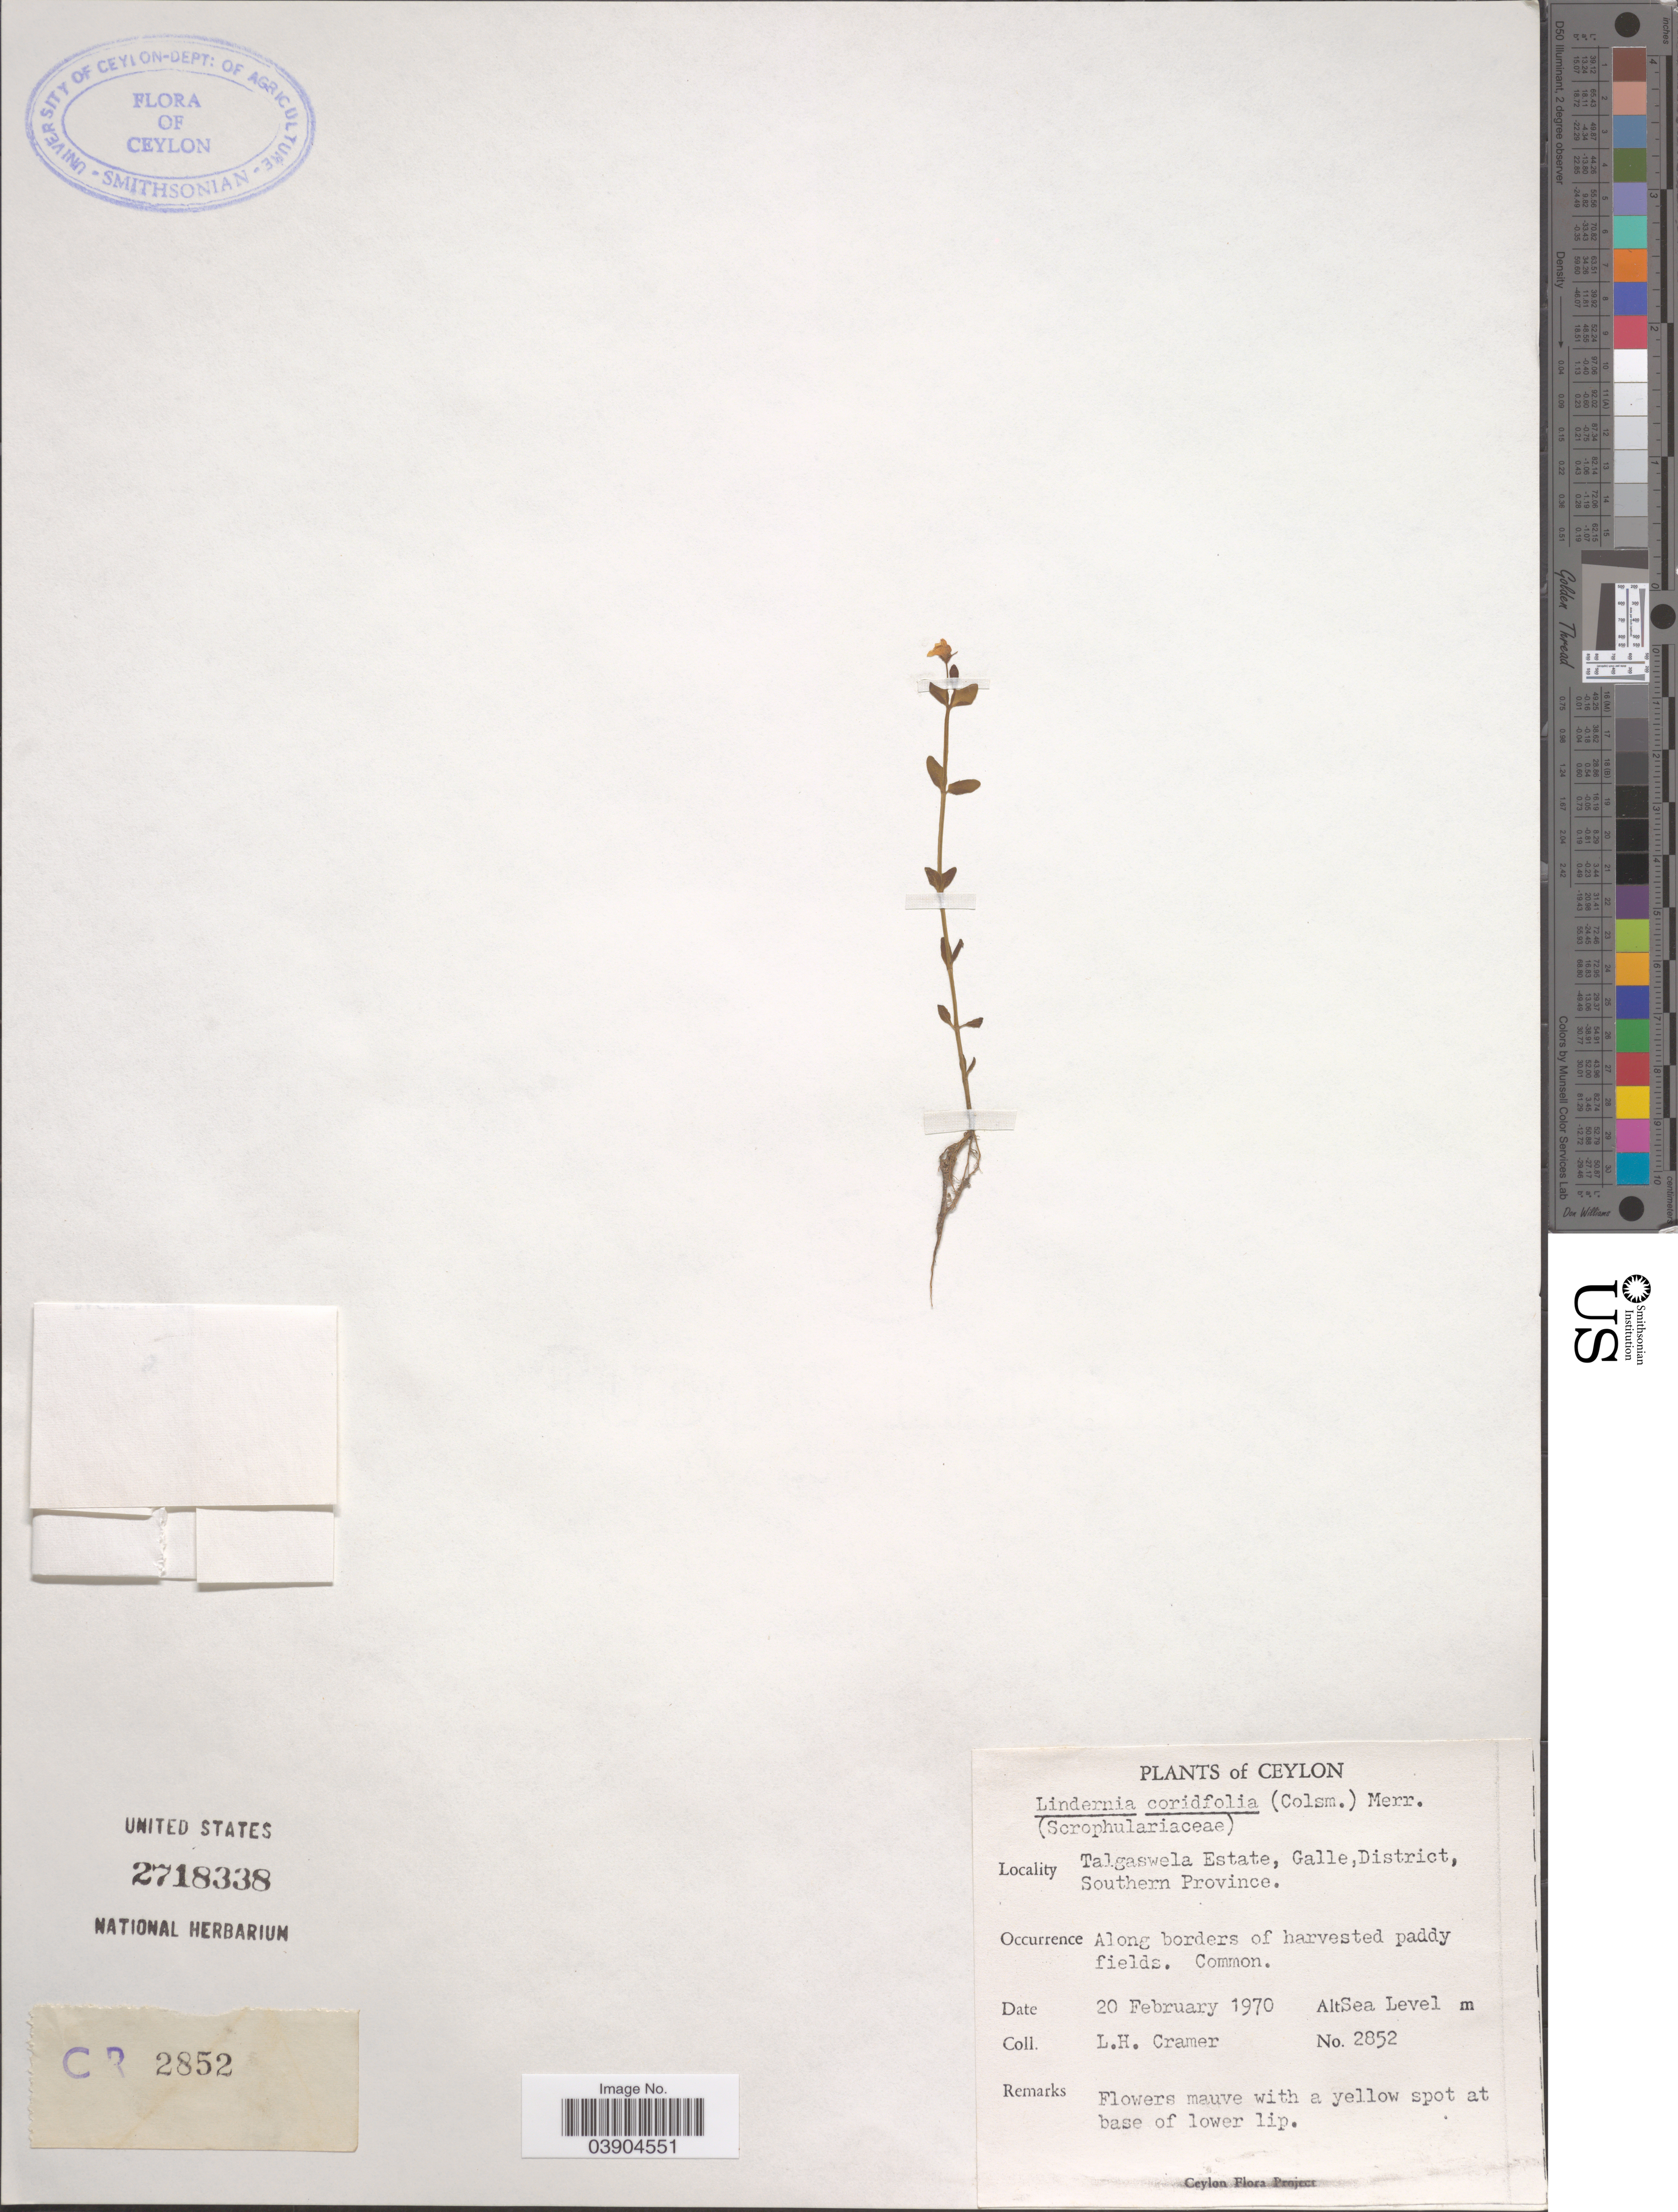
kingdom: Plantae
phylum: Tracheophyta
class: Magnoliopsida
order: Lamiales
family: Linderniaceae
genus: Lindernia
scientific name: Lindernia cordifolia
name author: (Colsm.) Merr.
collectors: L. H. Cramer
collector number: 2852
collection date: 1970-02-20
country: Sri Lanka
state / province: Southern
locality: Ceylon. Talgaswela Estate, Galle, District. Along borders of harvested paddy fields.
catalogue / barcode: US 2718338